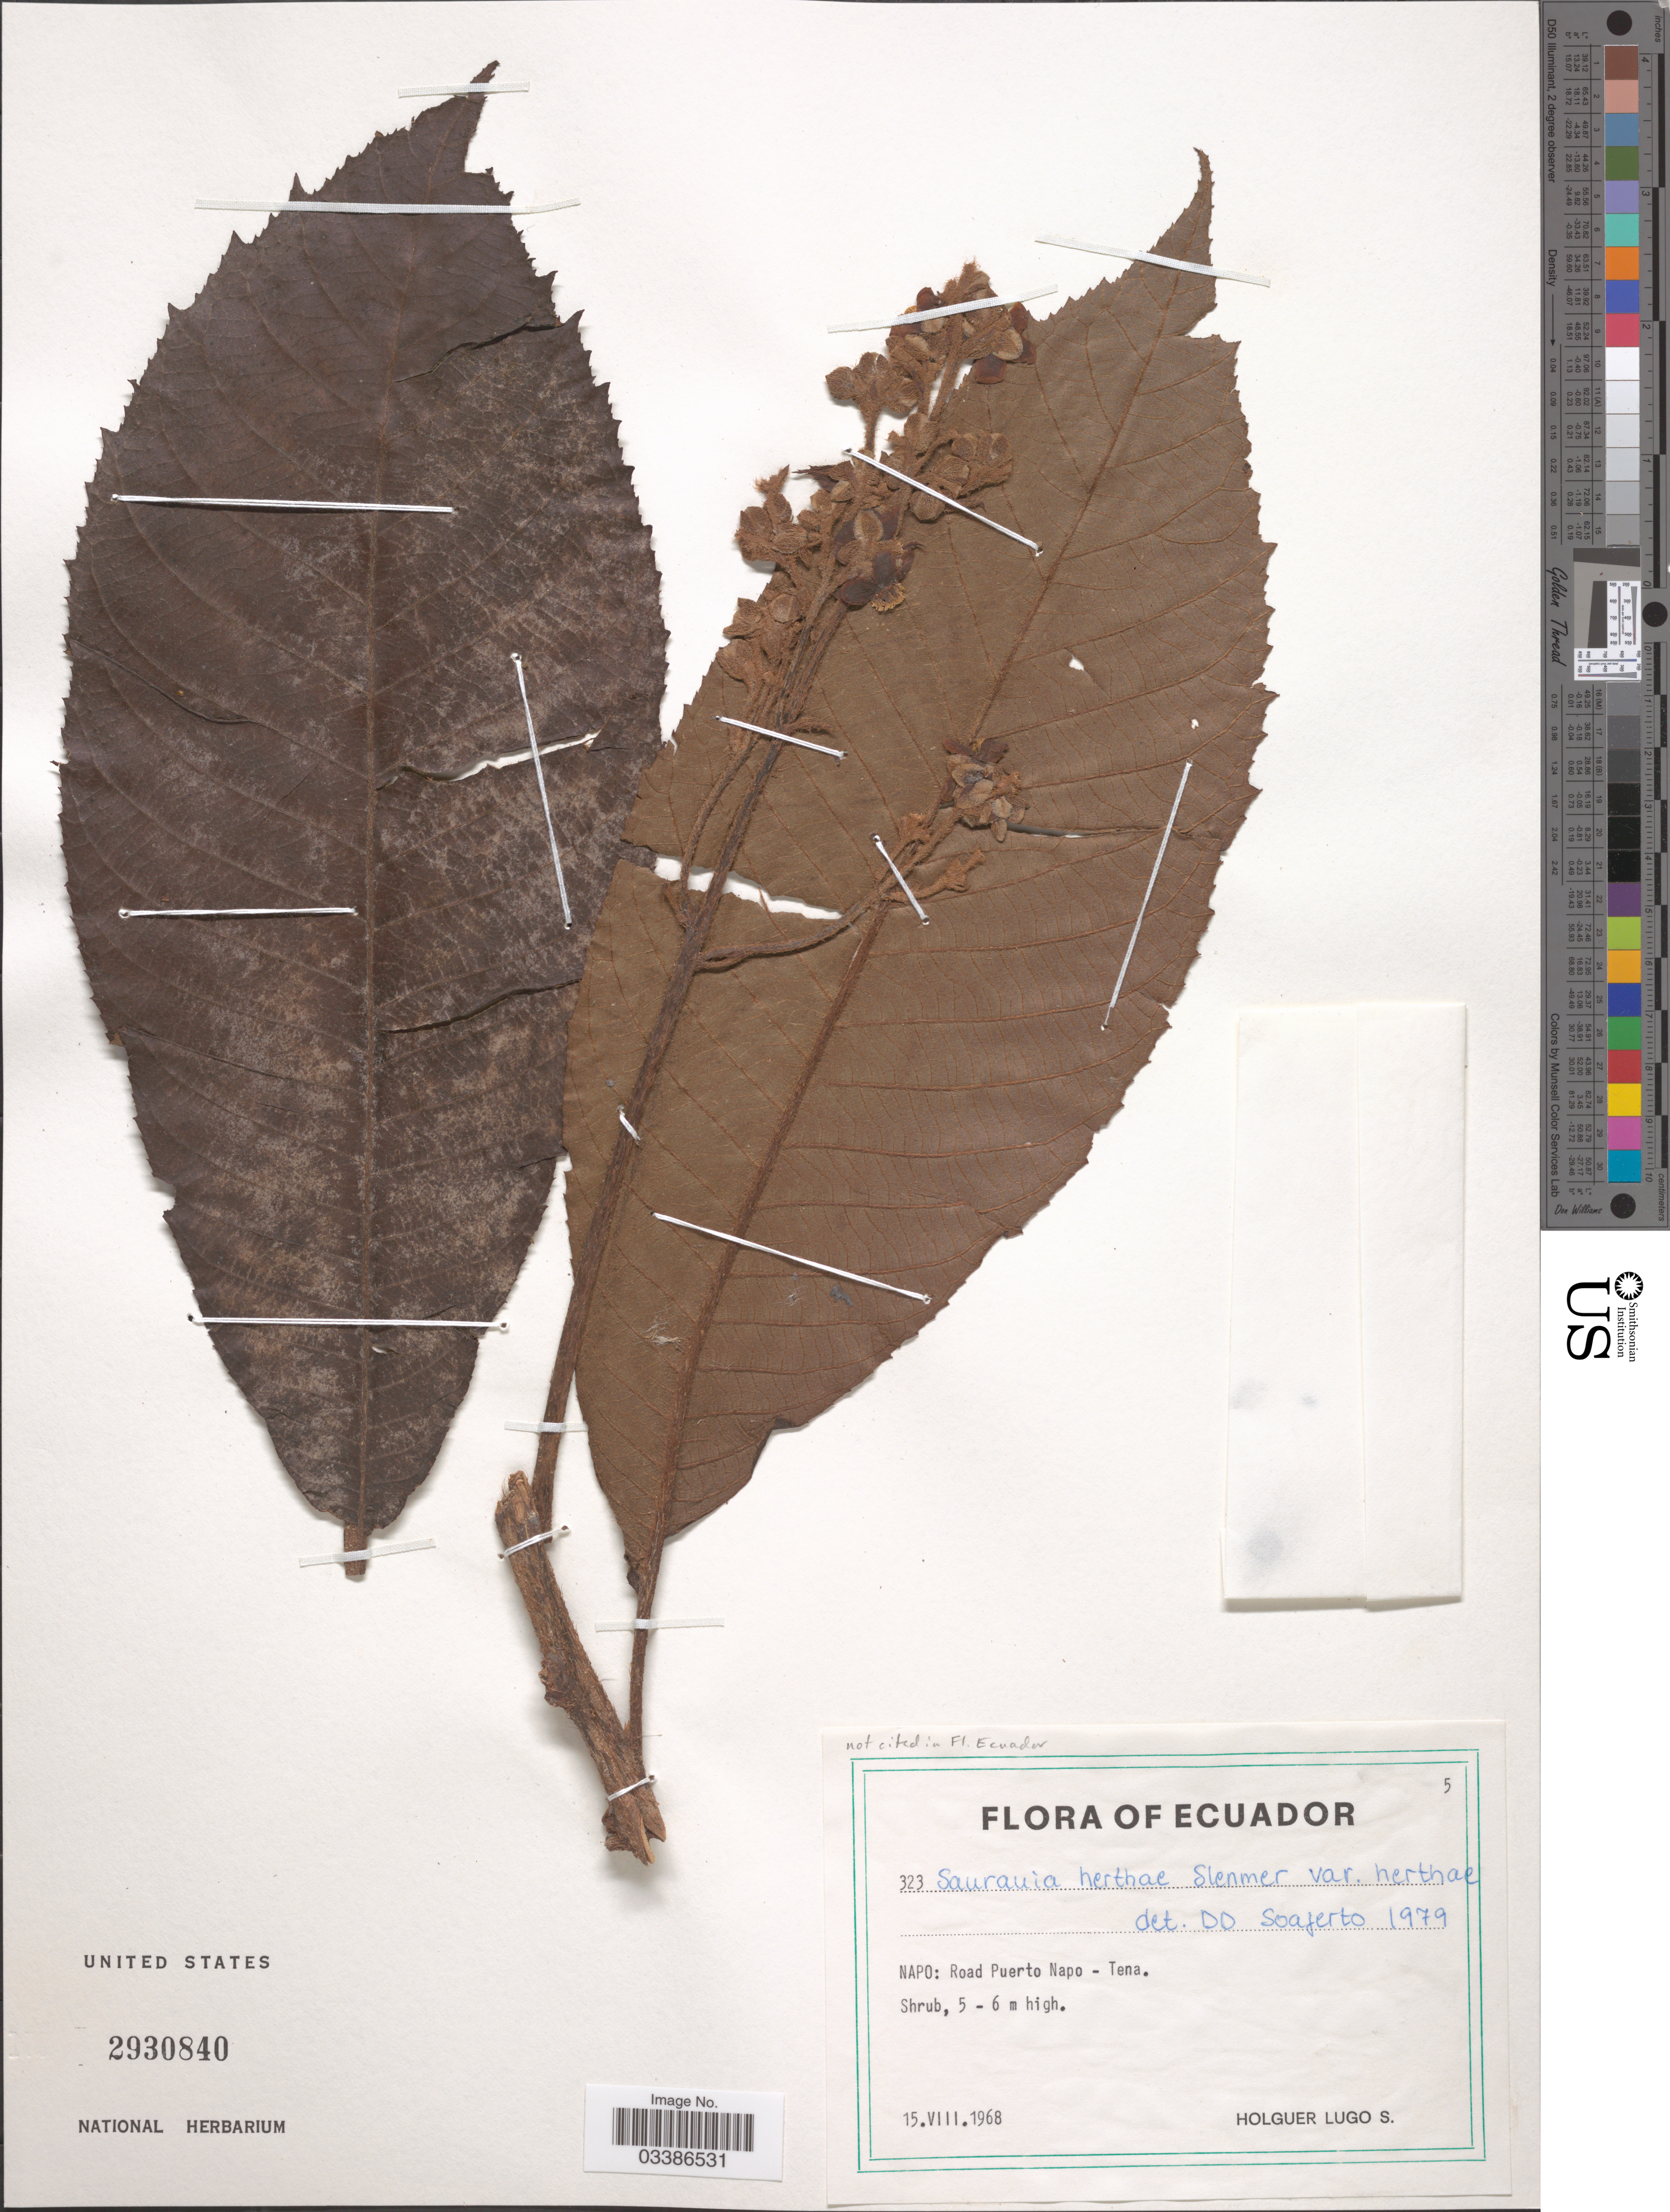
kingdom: Plantae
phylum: Tracheophyta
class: Magnoliopsida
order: Ericales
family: Actinidiaceae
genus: Saurauia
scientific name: Saurauia herthae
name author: Sleumer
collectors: H. Lugo S.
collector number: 323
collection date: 1968-08-15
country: Ecuador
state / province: Napo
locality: Road Puerto Napo - Tena.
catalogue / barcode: US 2930840